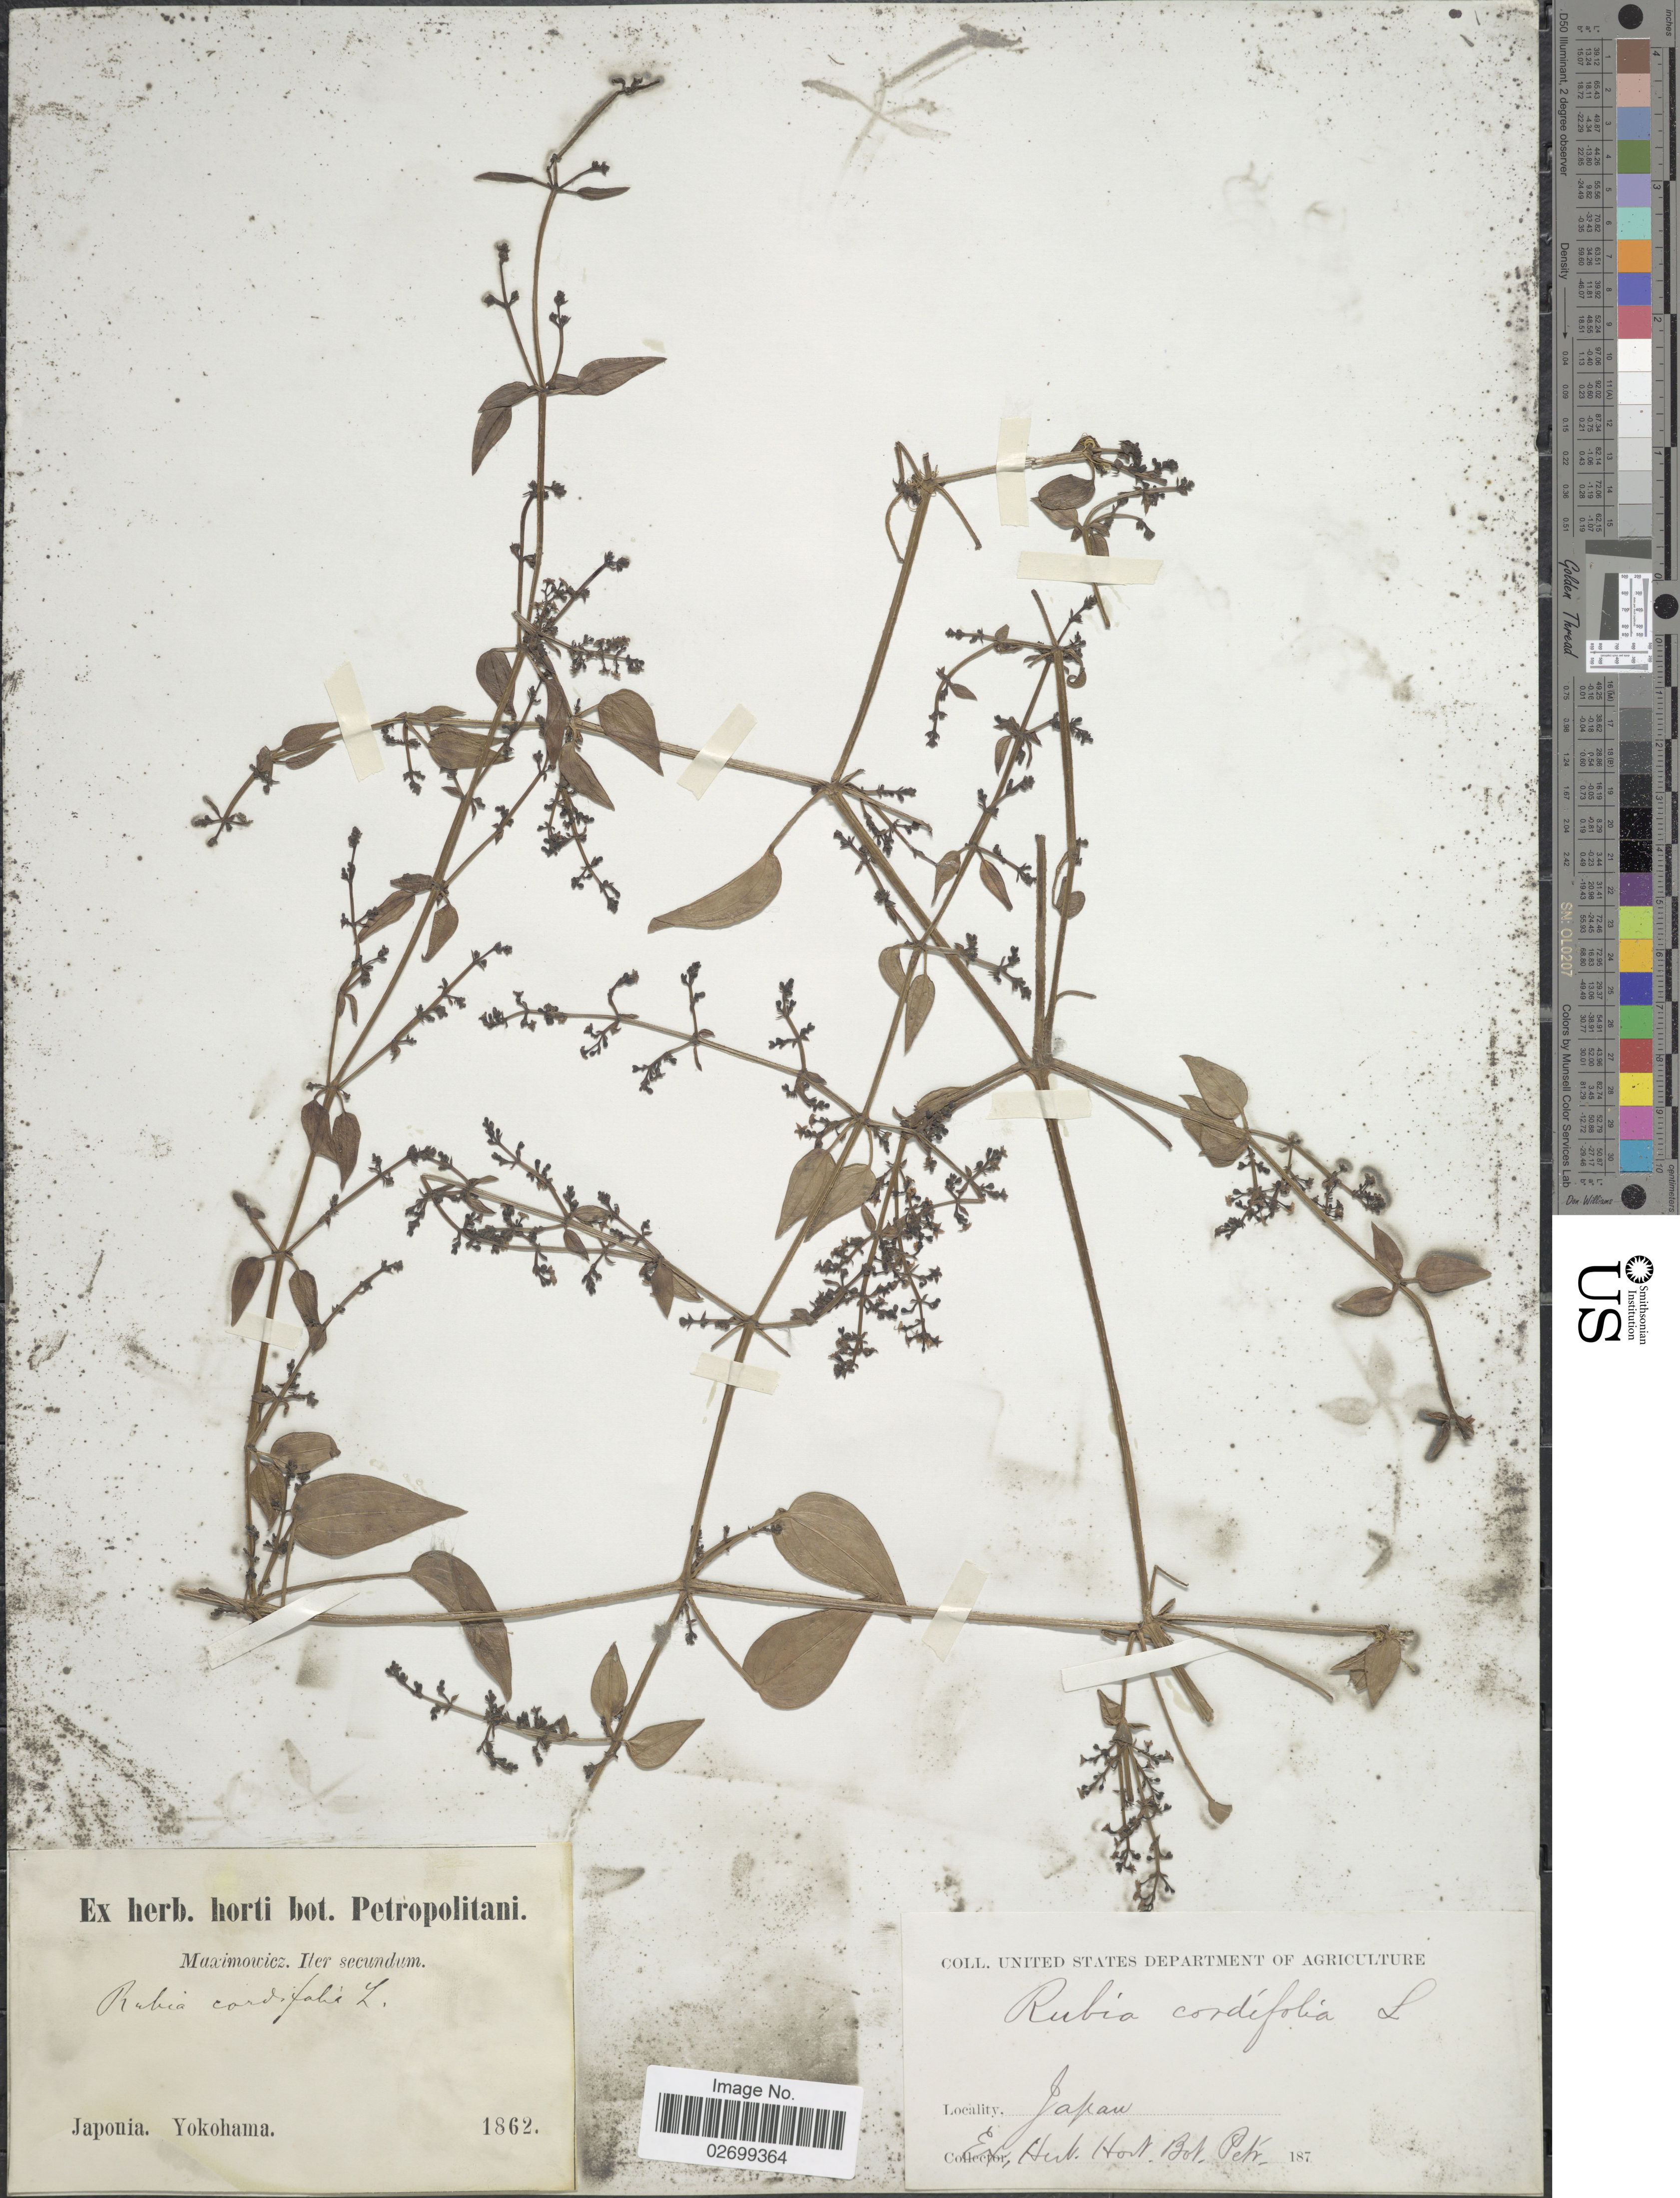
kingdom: Plantae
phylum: Tracheophyta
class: Magnoliopsida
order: Gentianales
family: Rubiaceae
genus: Rubia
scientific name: Rubia akane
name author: Nakai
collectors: -. Maximowicz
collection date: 1862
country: Japan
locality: Yokohama